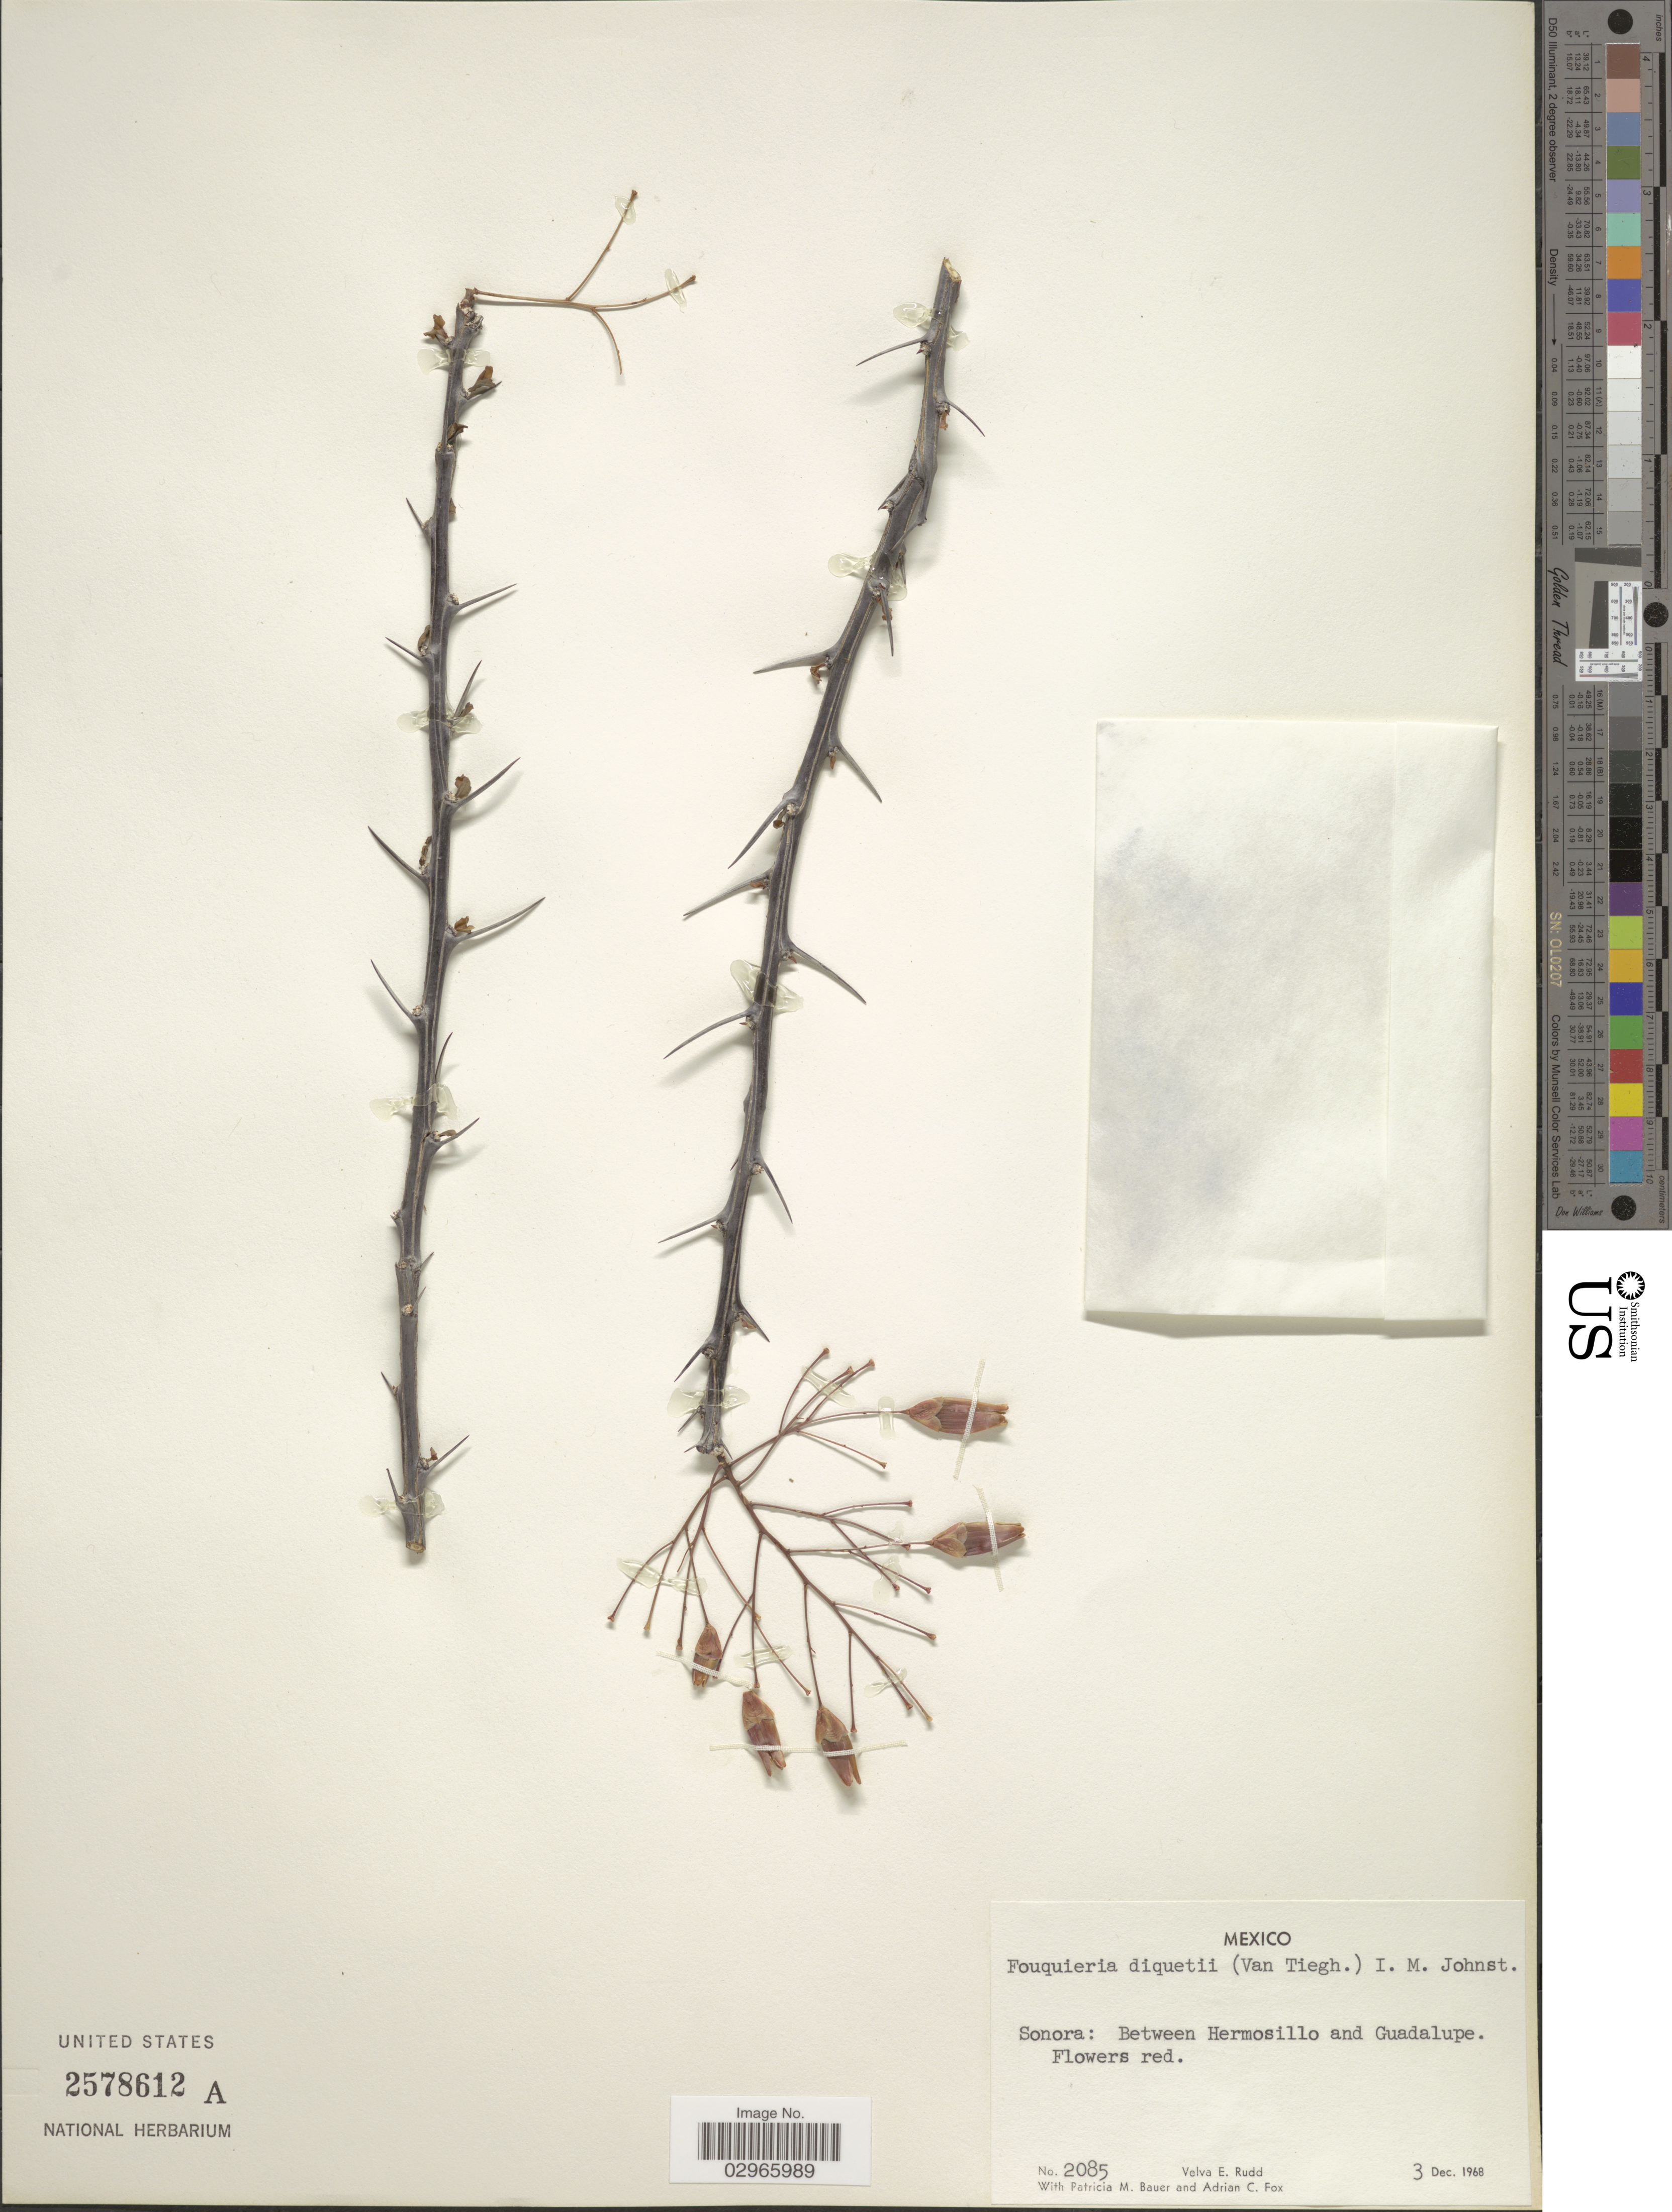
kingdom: Plantae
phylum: Tracheophyta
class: Magnoliopsida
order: Ericales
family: Fouquieriaceae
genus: Fouquieria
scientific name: Fouquieria diguetii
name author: (Tiegh.) I.M. Johnst.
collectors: P. Bauer & A. Fox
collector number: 2085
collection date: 1968-12-03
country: Mexico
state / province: Sonora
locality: Between Hermosillo and Guadalupe.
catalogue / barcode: US 2578612A